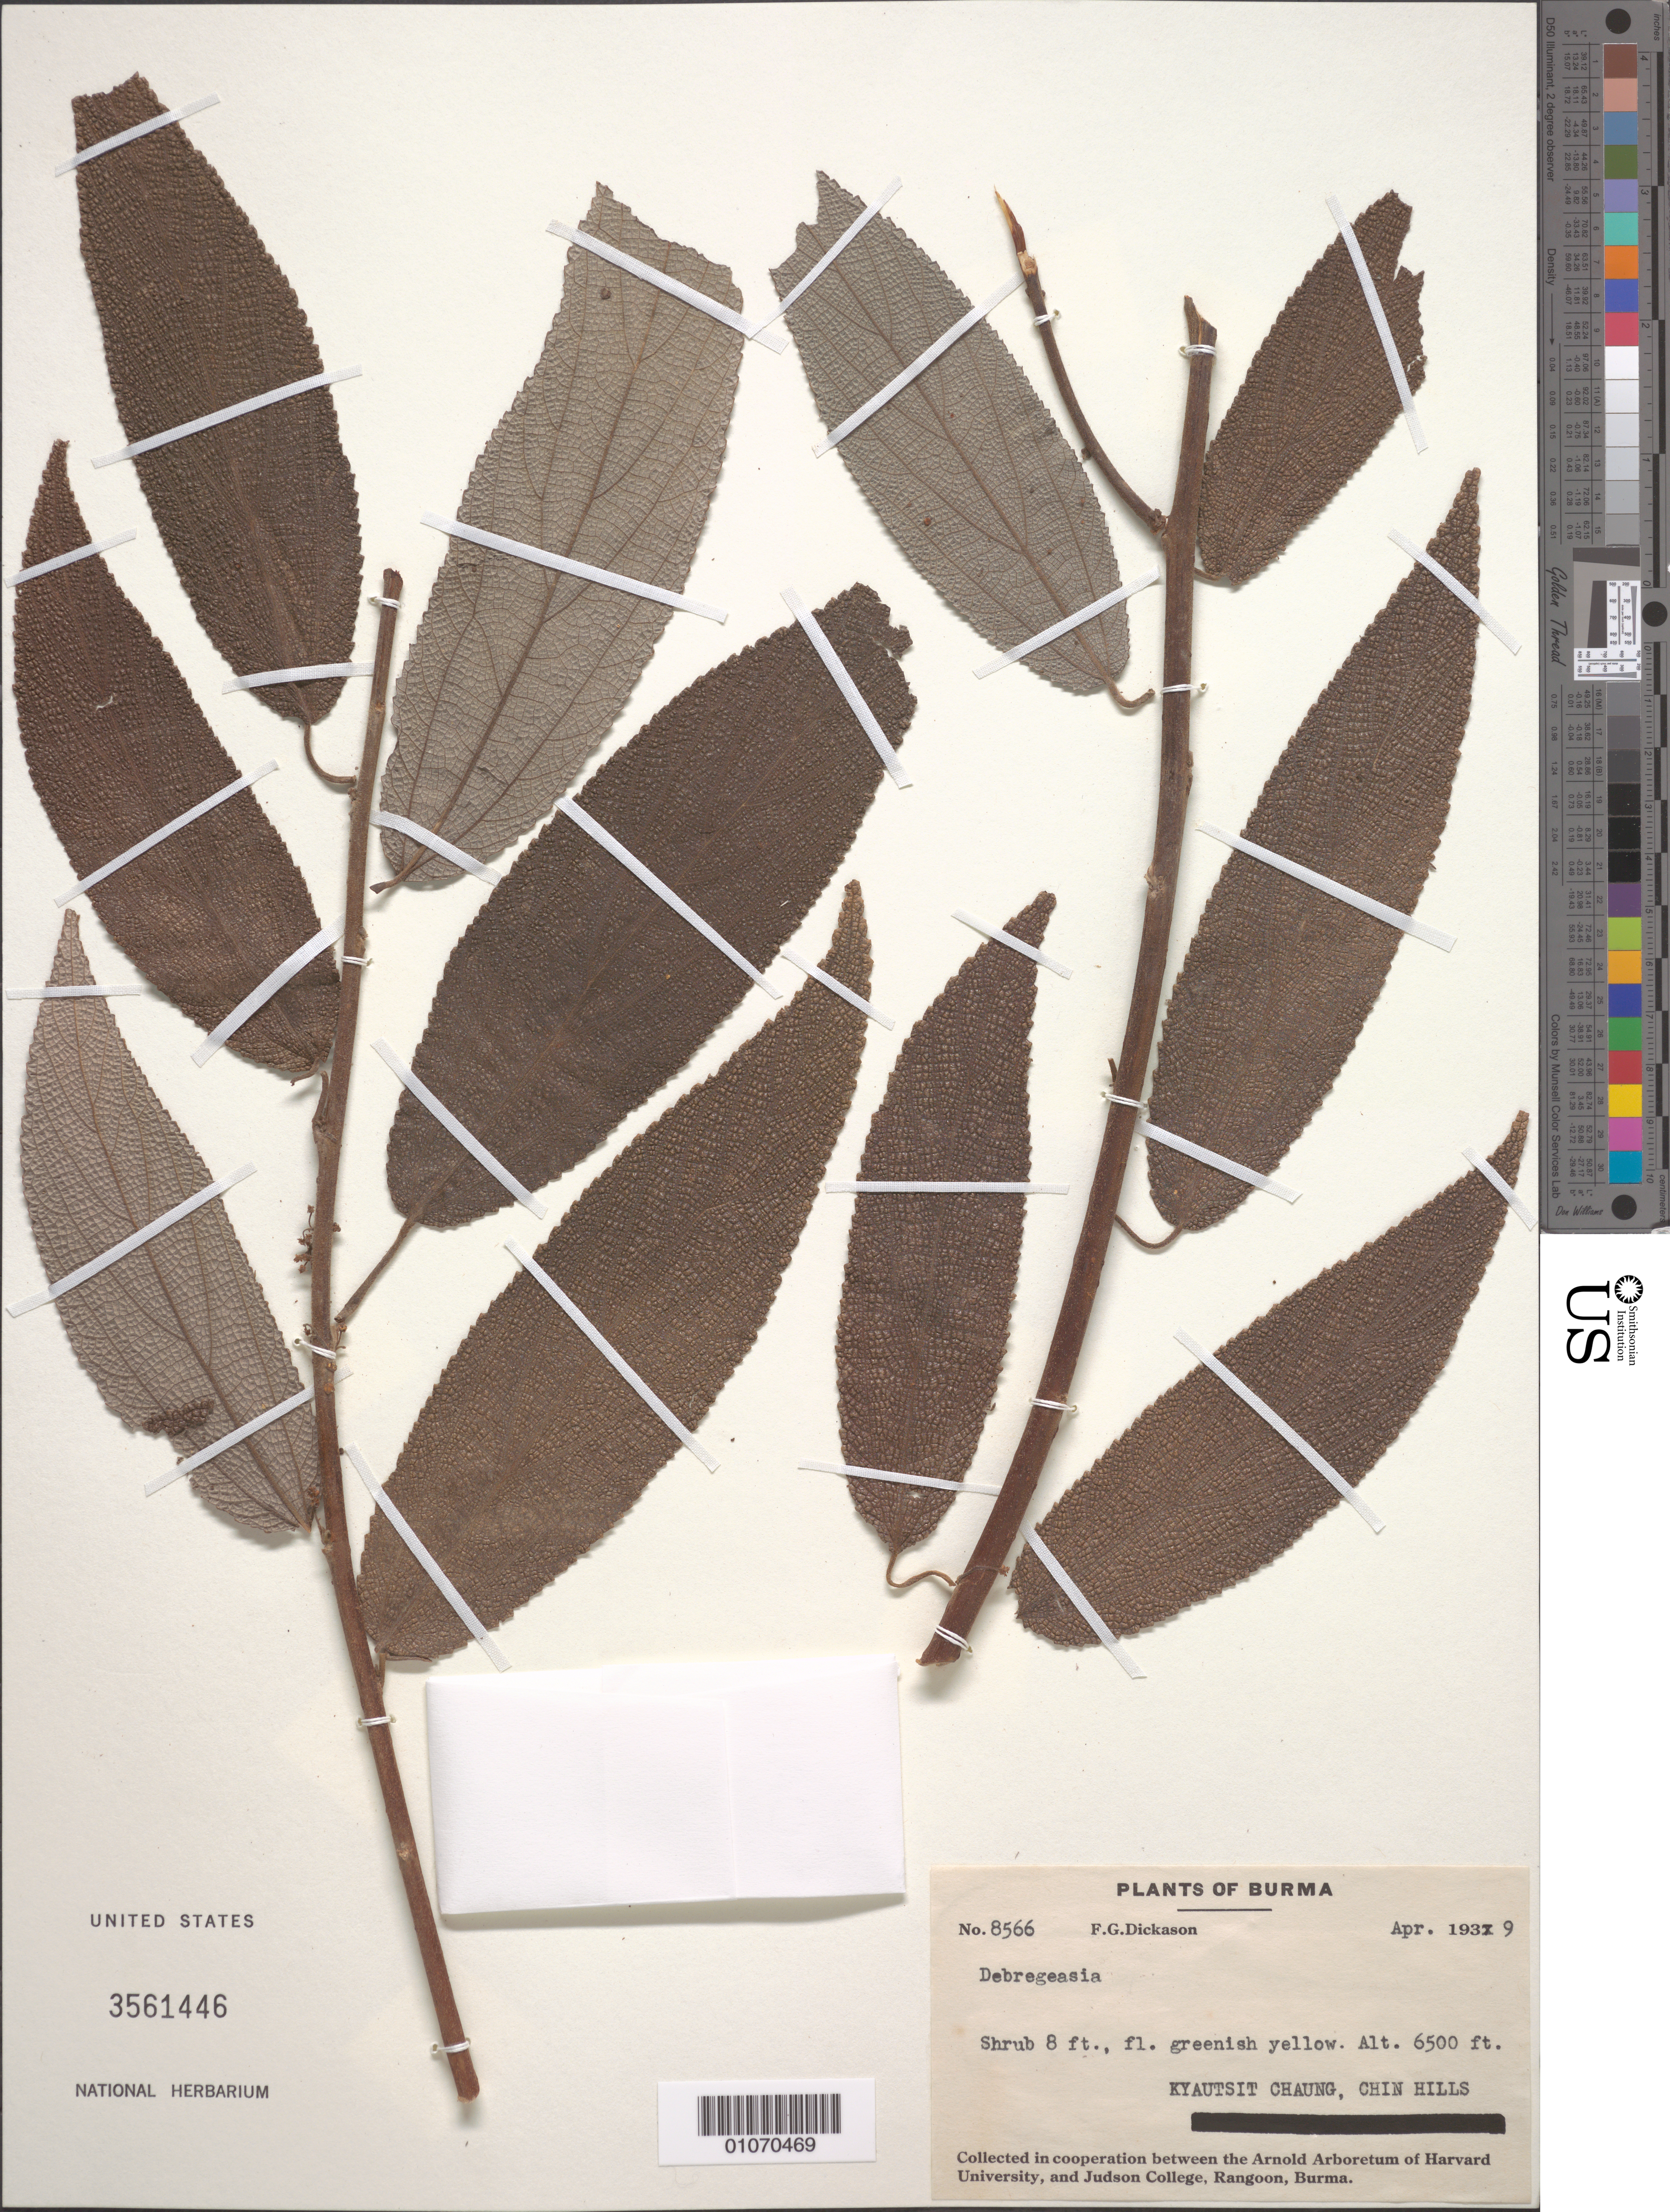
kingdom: Plantae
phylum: Tracheophyta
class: Magnoliopsida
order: Rosales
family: Urticaceae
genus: Debregeasia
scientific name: Debregeasia sp.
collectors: F. Dickason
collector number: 8566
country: Myanmar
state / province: Chin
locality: Kyautsit Chaung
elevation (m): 1981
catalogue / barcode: US 3561446